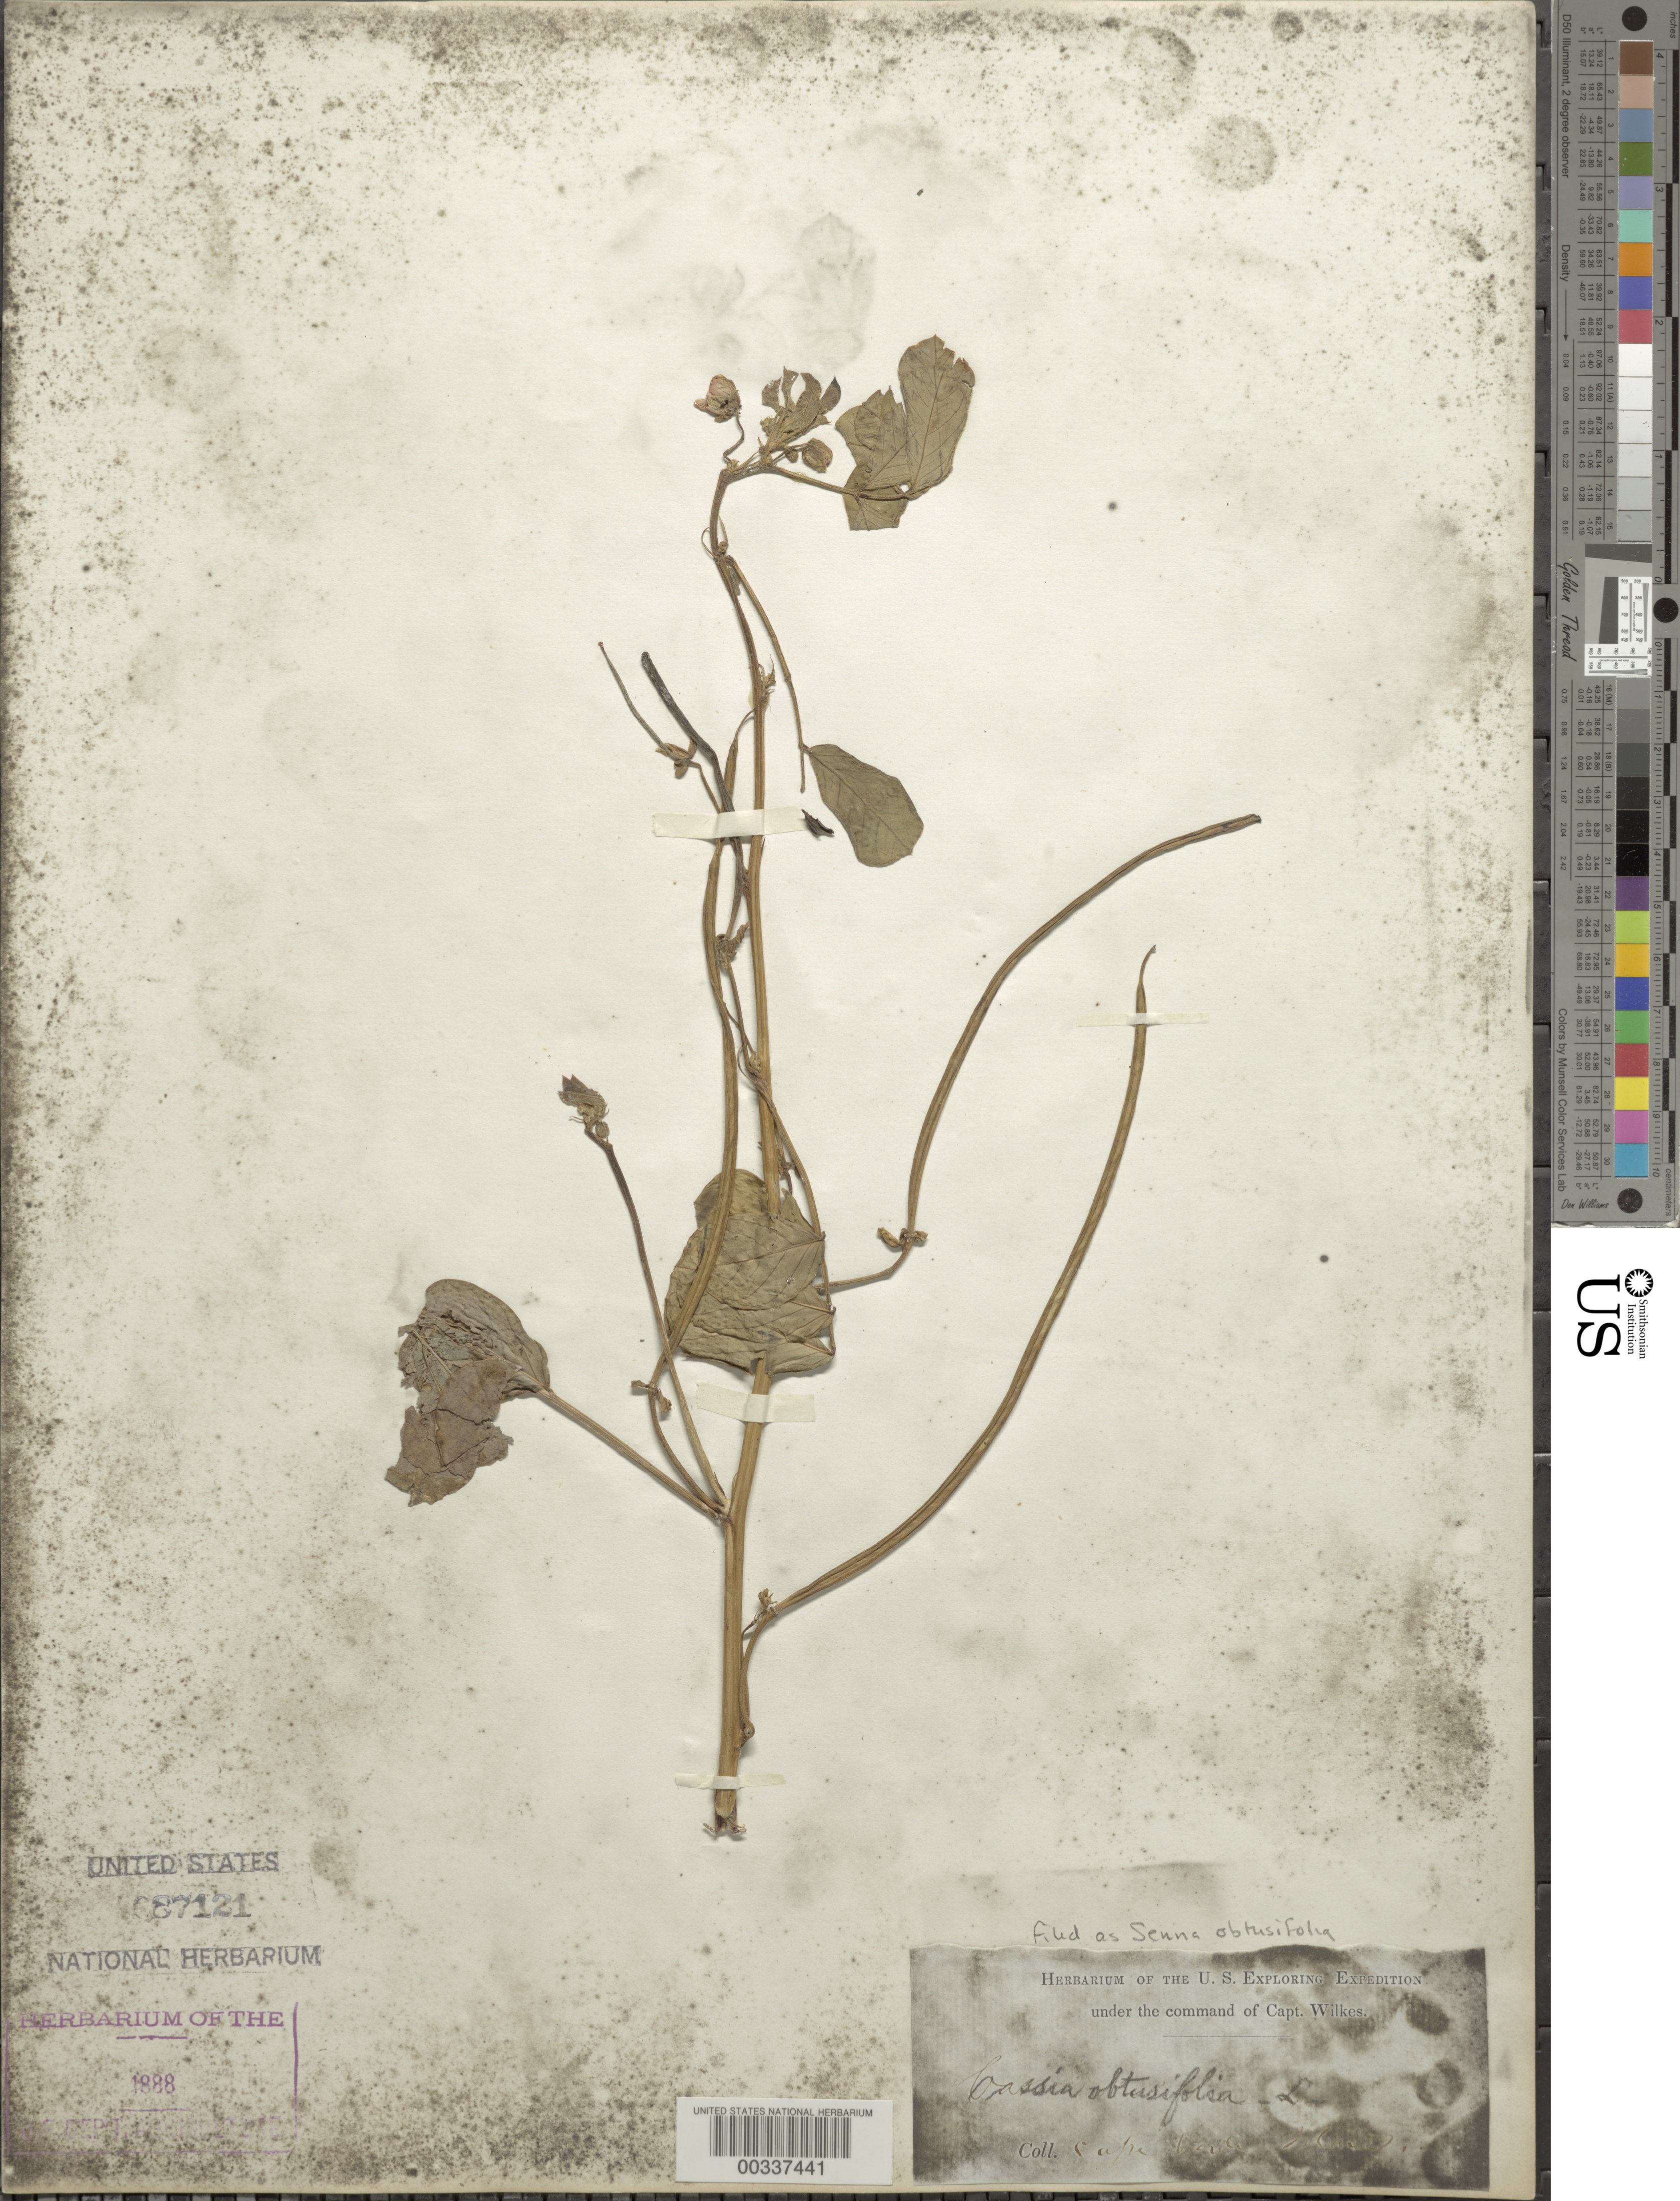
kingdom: Plantae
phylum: Tracheophyta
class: Magnoliopsida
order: Fabales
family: Fabaceae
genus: Senna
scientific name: Senna obtusifolia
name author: (L.) H.S. Irwin & Barneby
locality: Cape verdes island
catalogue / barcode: US 87121